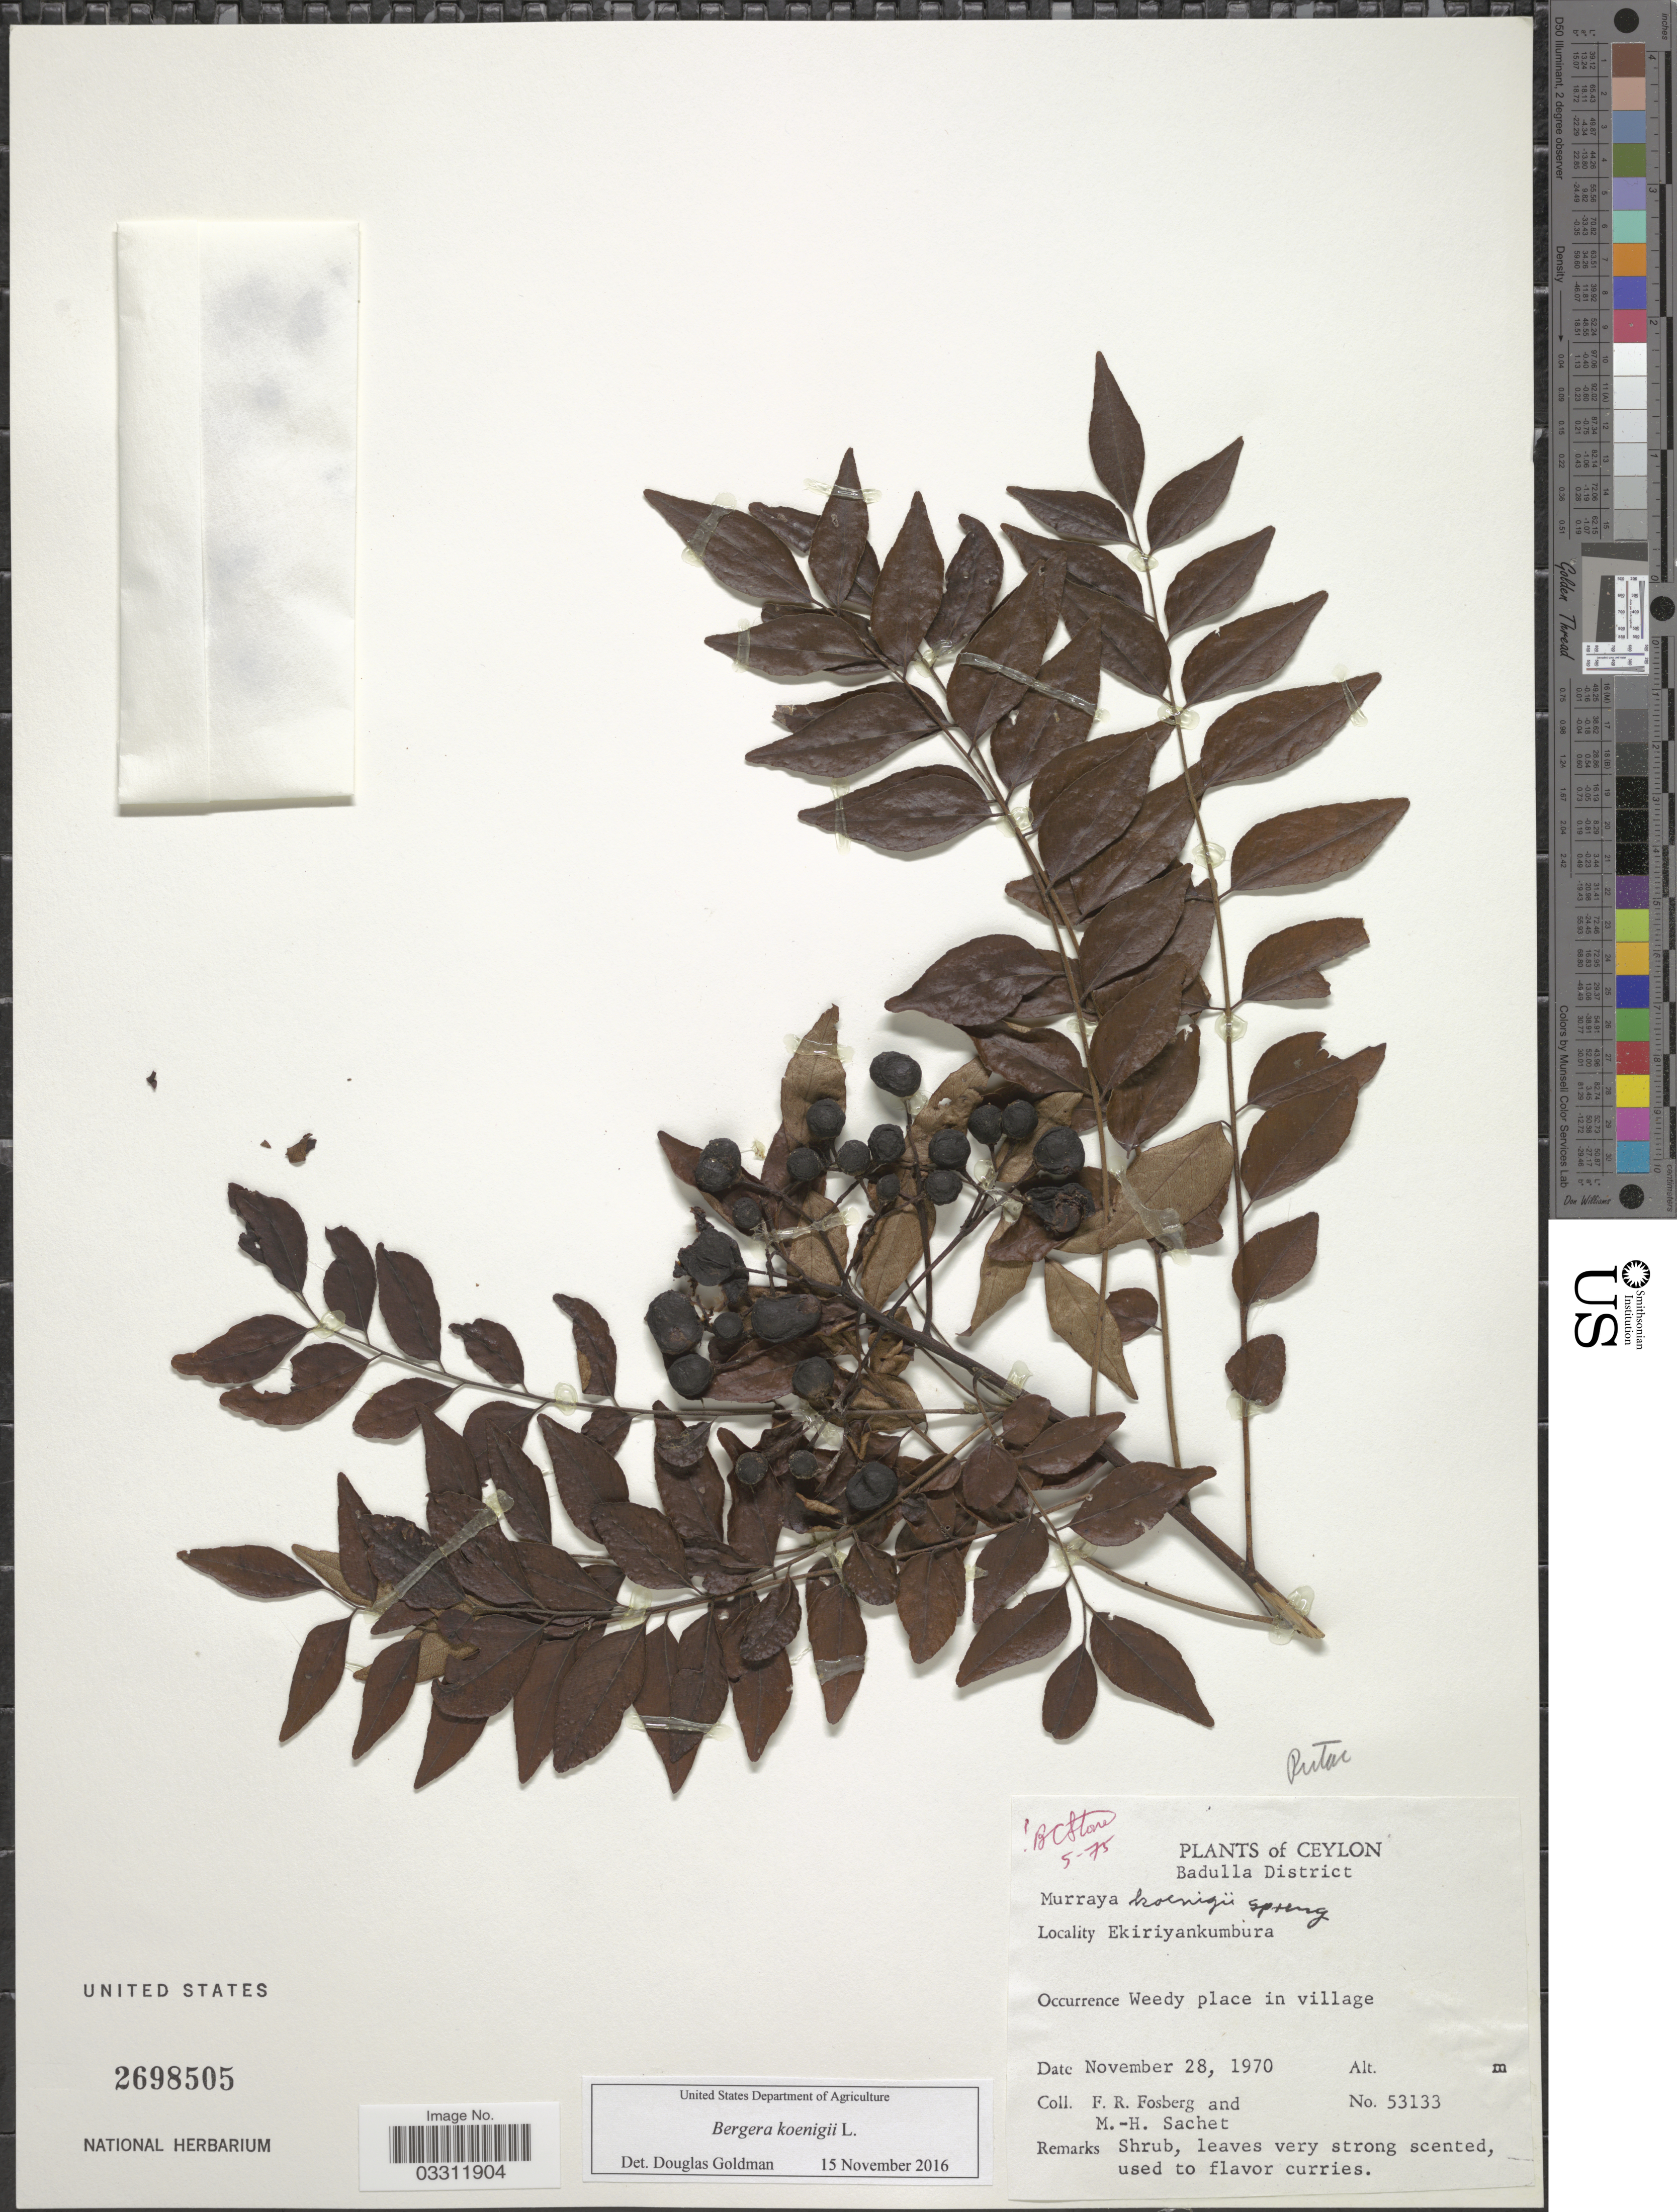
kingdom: Plantae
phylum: Tracheophyta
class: Magnoliopsida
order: Sapindales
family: Rutaceae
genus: Bergera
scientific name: Bergera koenigii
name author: L.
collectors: F. R. Fosberg & M.-H. Sachet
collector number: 53133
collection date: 1970-11-28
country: Sri Lanka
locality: Ceylon. Badulla District. Ekiriyankumbura.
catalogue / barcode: US 2698505